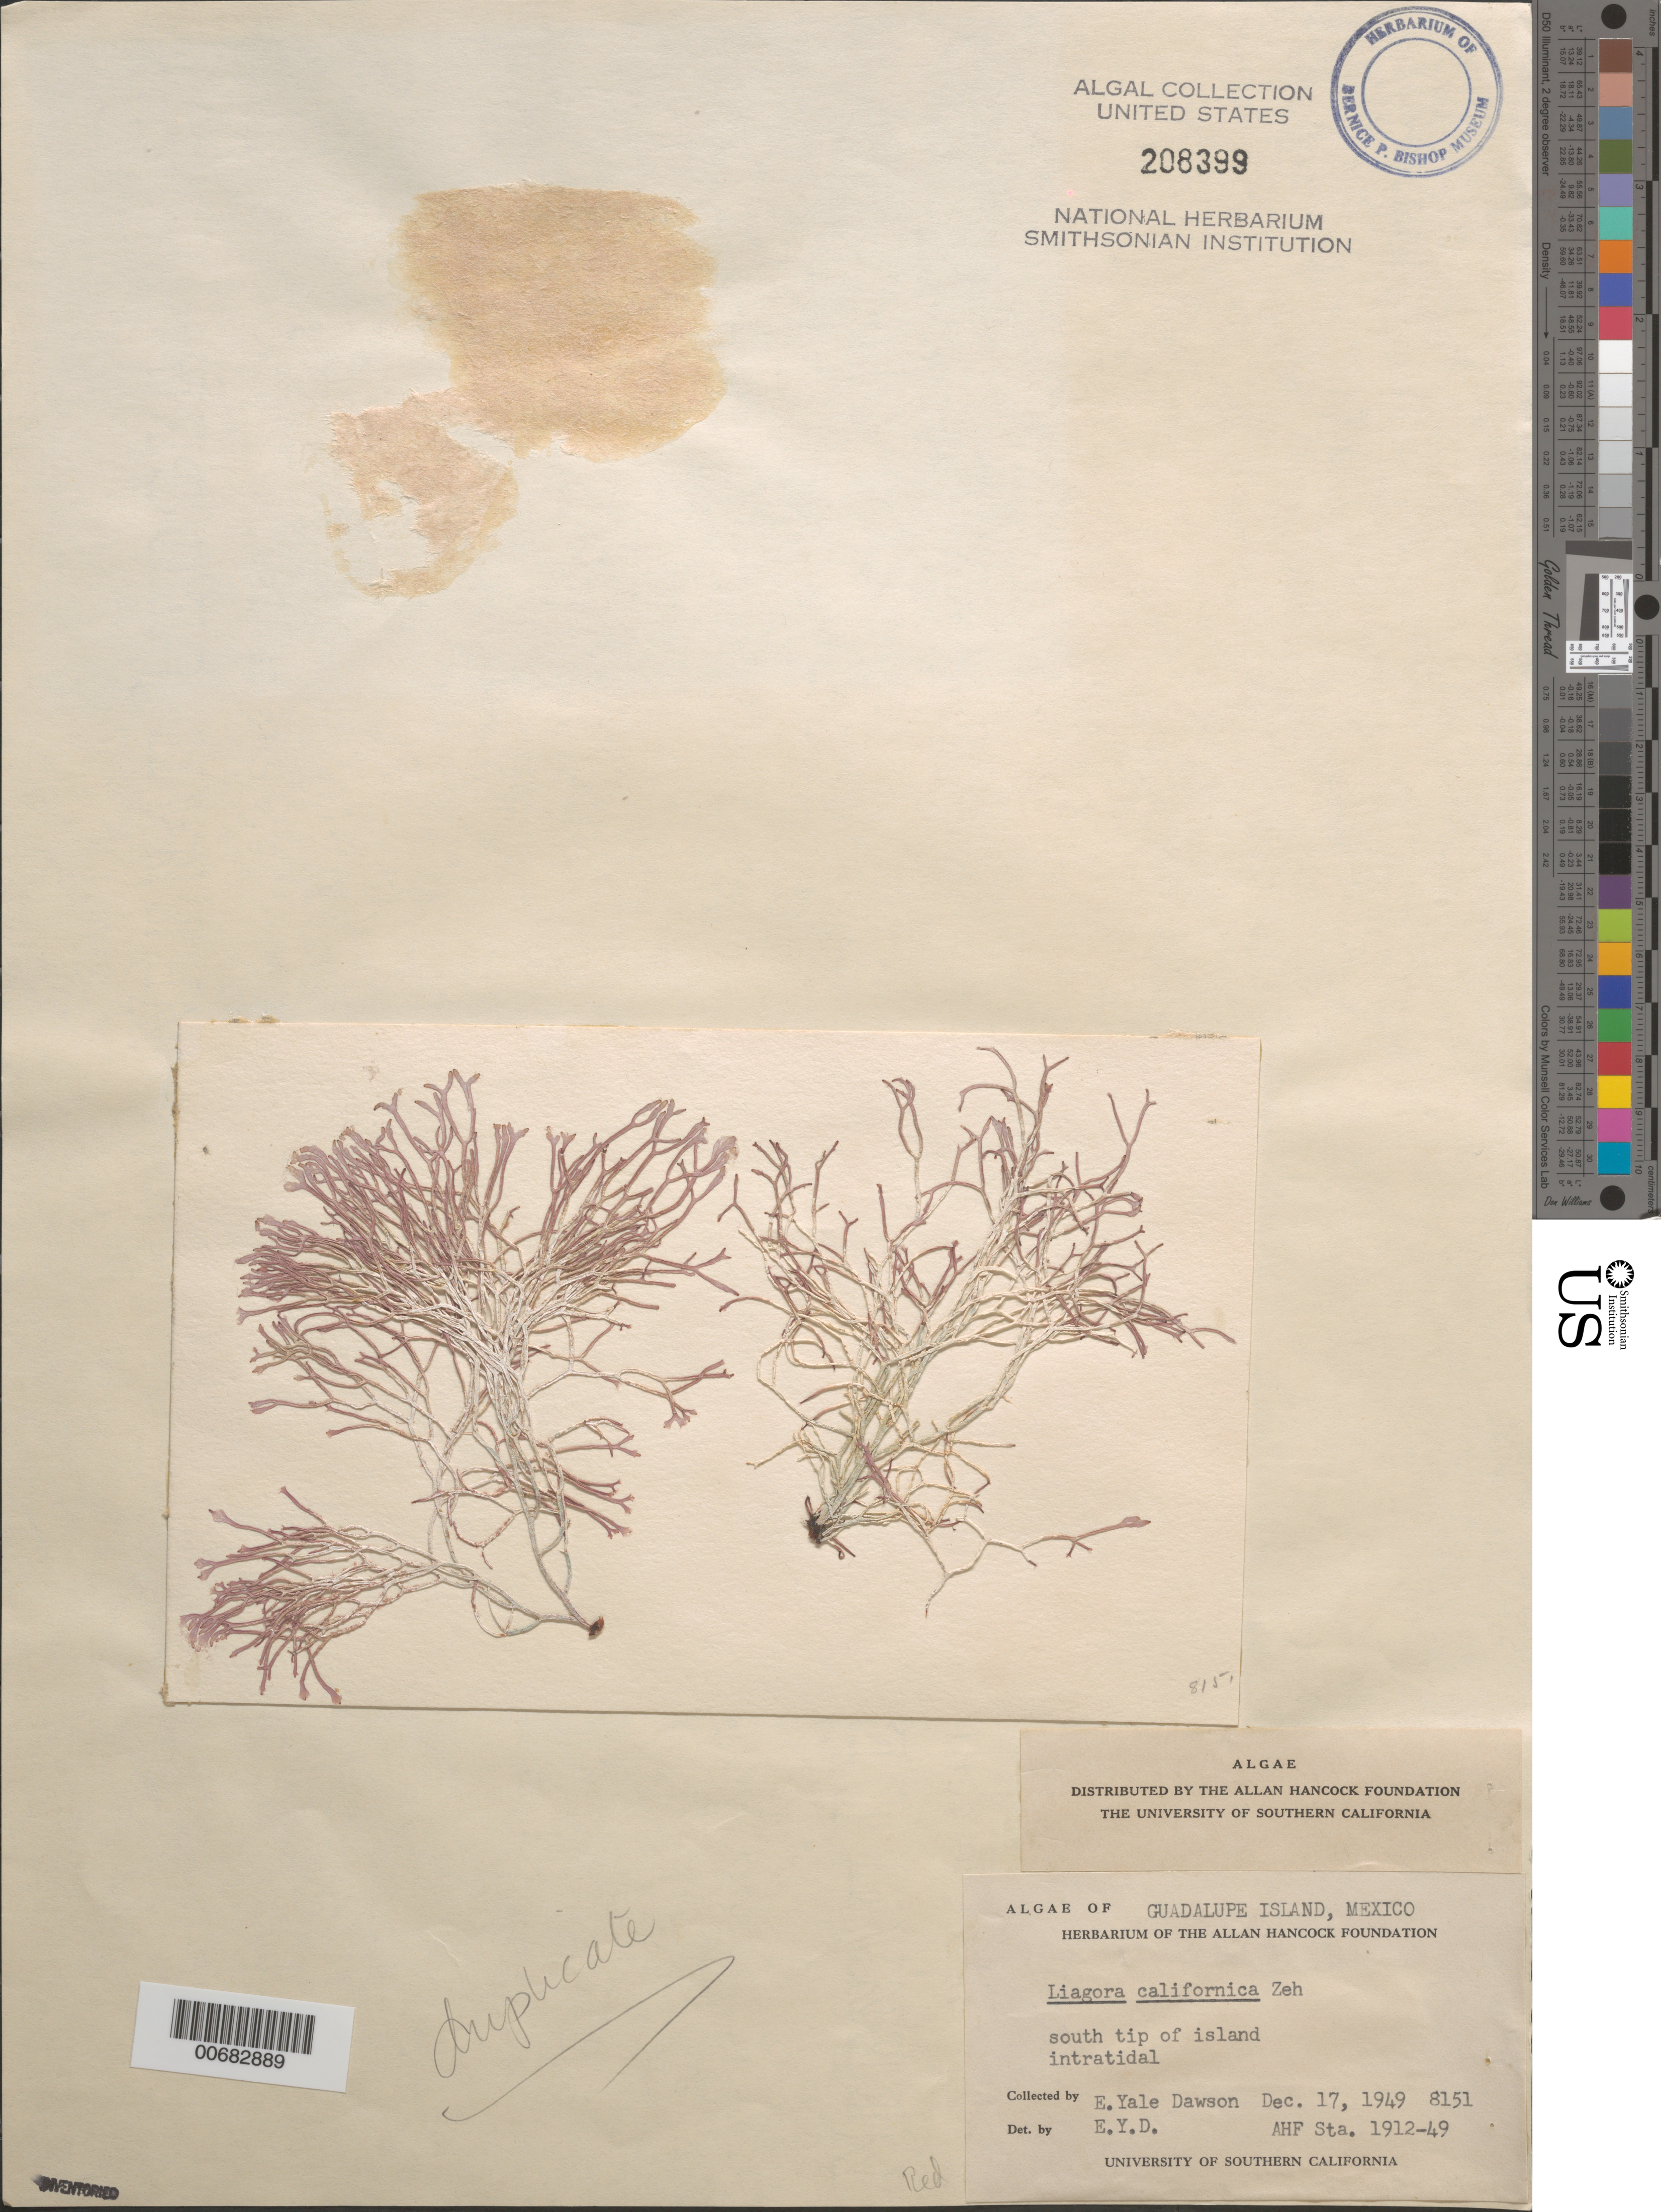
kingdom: Plantae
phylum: Rhodophyta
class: Florideophyceae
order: Nemaliales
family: Liagoraceae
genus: Liagora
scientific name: Liagora californica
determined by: Dawson, E. Y.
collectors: E. Y. Dawson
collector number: EYD 8151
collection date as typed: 17 Dec 1949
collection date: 1949-12-17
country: Mexico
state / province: Baja California Norte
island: Isla Guadalupe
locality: South tip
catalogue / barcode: US 208399